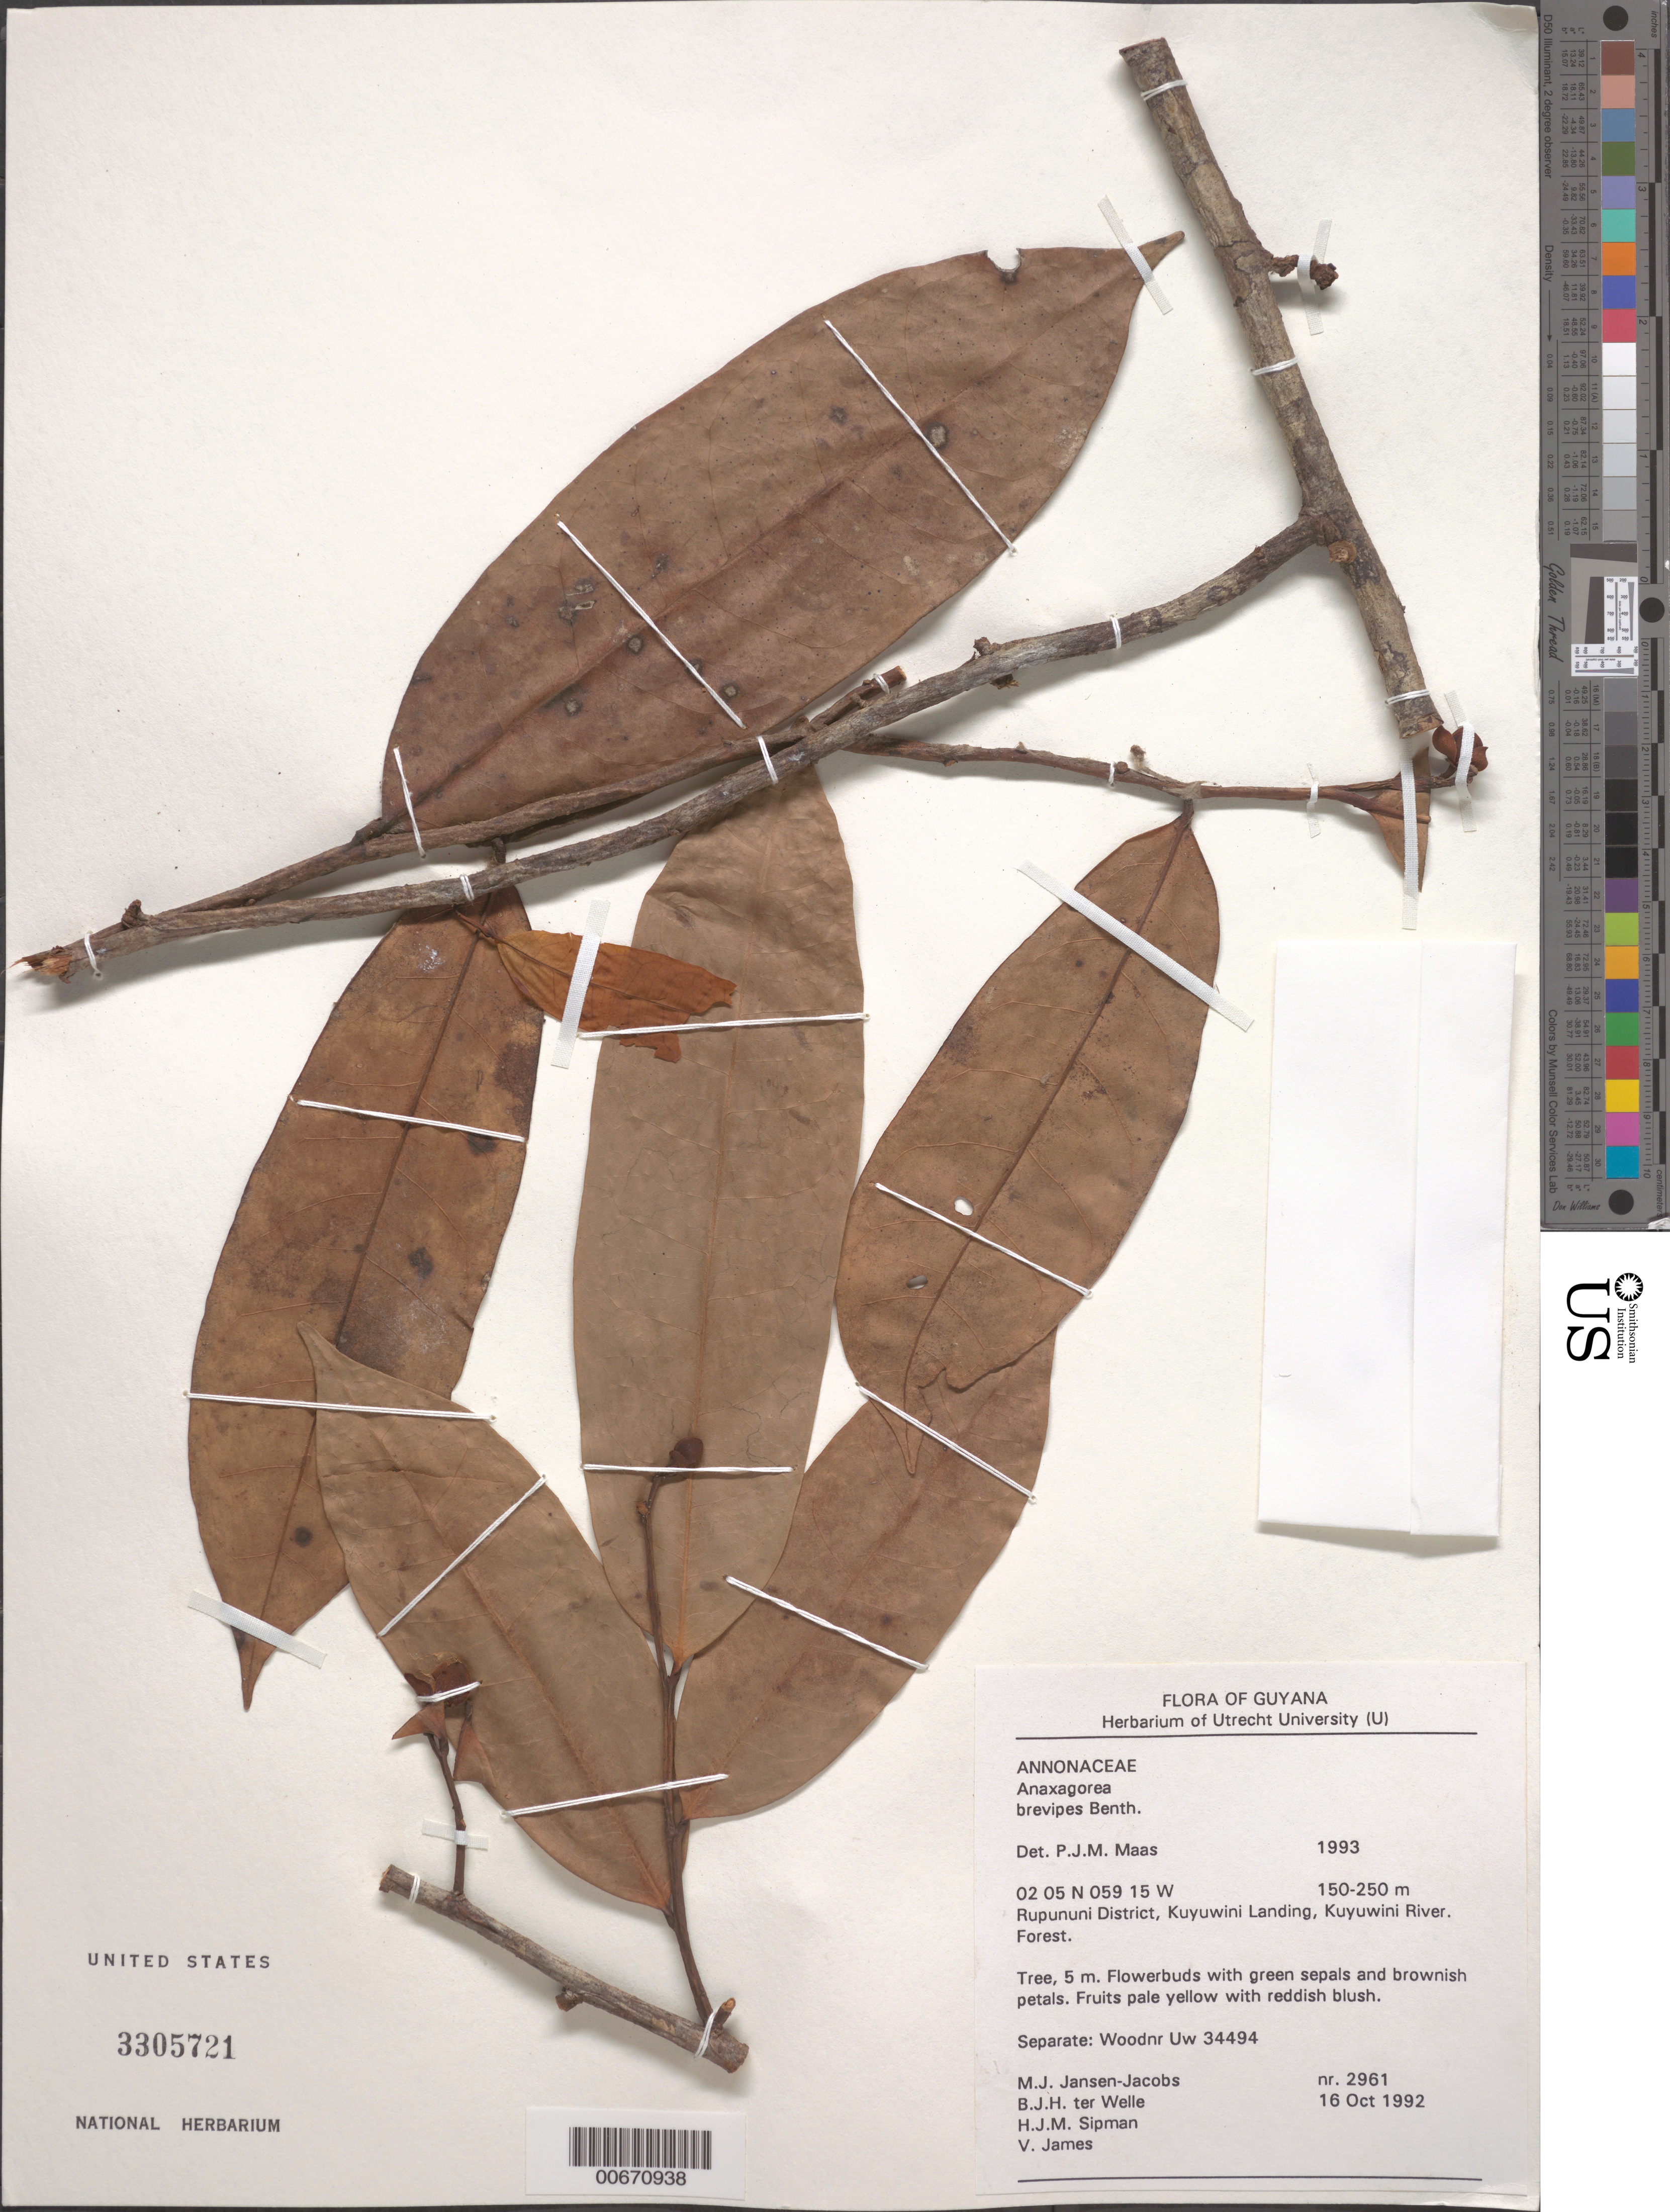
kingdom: Plantae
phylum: Tracheophyta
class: Magnoliopsida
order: Magnoliales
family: Annonaceae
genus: Anaxagorea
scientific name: Anaxagorea brevipes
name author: Benth.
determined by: Maas, Paul J. M.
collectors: M. J. Jansen-Jacobs, B. Welle, H. J. M. Sipman & V. James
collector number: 2961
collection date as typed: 16-Oct-92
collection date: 1992-10-16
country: Guyana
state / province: U. Takutu-U. Essequibo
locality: Kuyuwini Landing, Kuyuwini River, Rupununi District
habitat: Forest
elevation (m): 150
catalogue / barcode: US 3305721